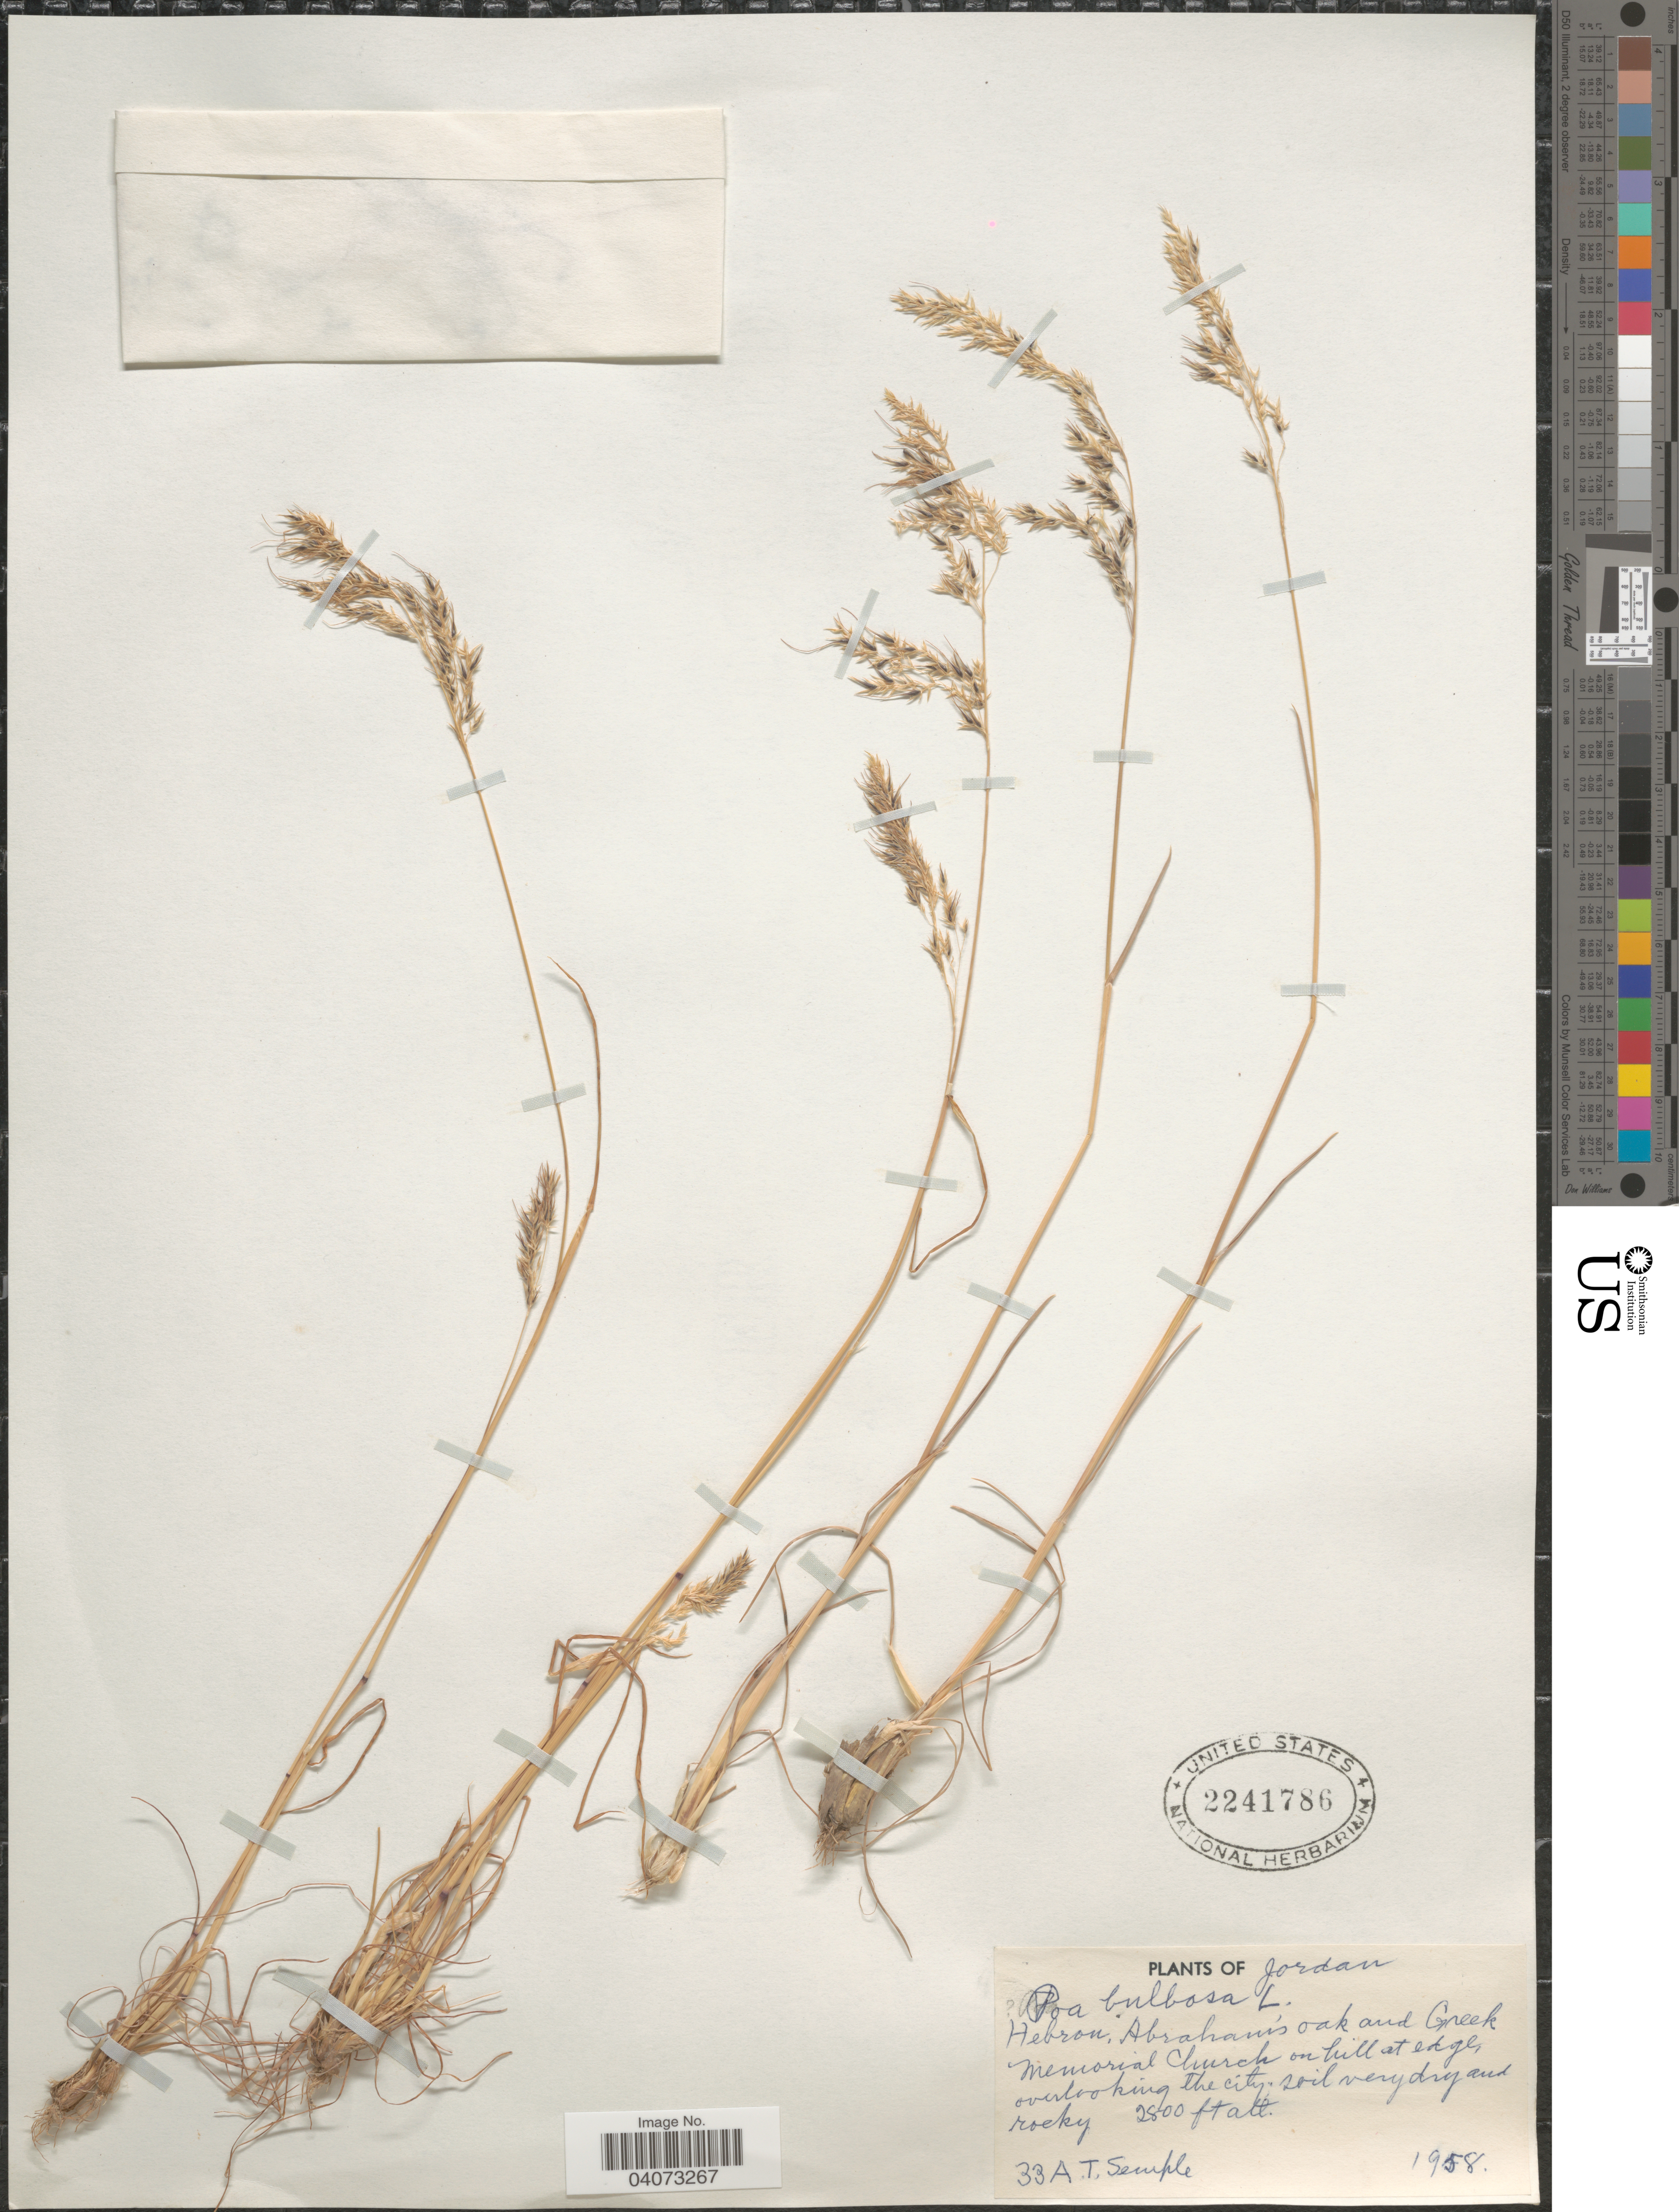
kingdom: Plantae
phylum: Tracheophyta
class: Liliopsida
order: Poales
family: Poaceae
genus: Poa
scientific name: Poa sinaica var. vivipara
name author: Täckh.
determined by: Soreng, Robert J., Research Associate (BOT), Smithsonian Institution - National Museum of Natural History (UNITED STATES)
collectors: A. Semple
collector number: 33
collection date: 1958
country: Jordan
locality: Hebron, Abraham's oak and Greek Memorial Church on hill at edge, overlooking the city.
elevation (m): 853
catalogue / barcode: US 2241786